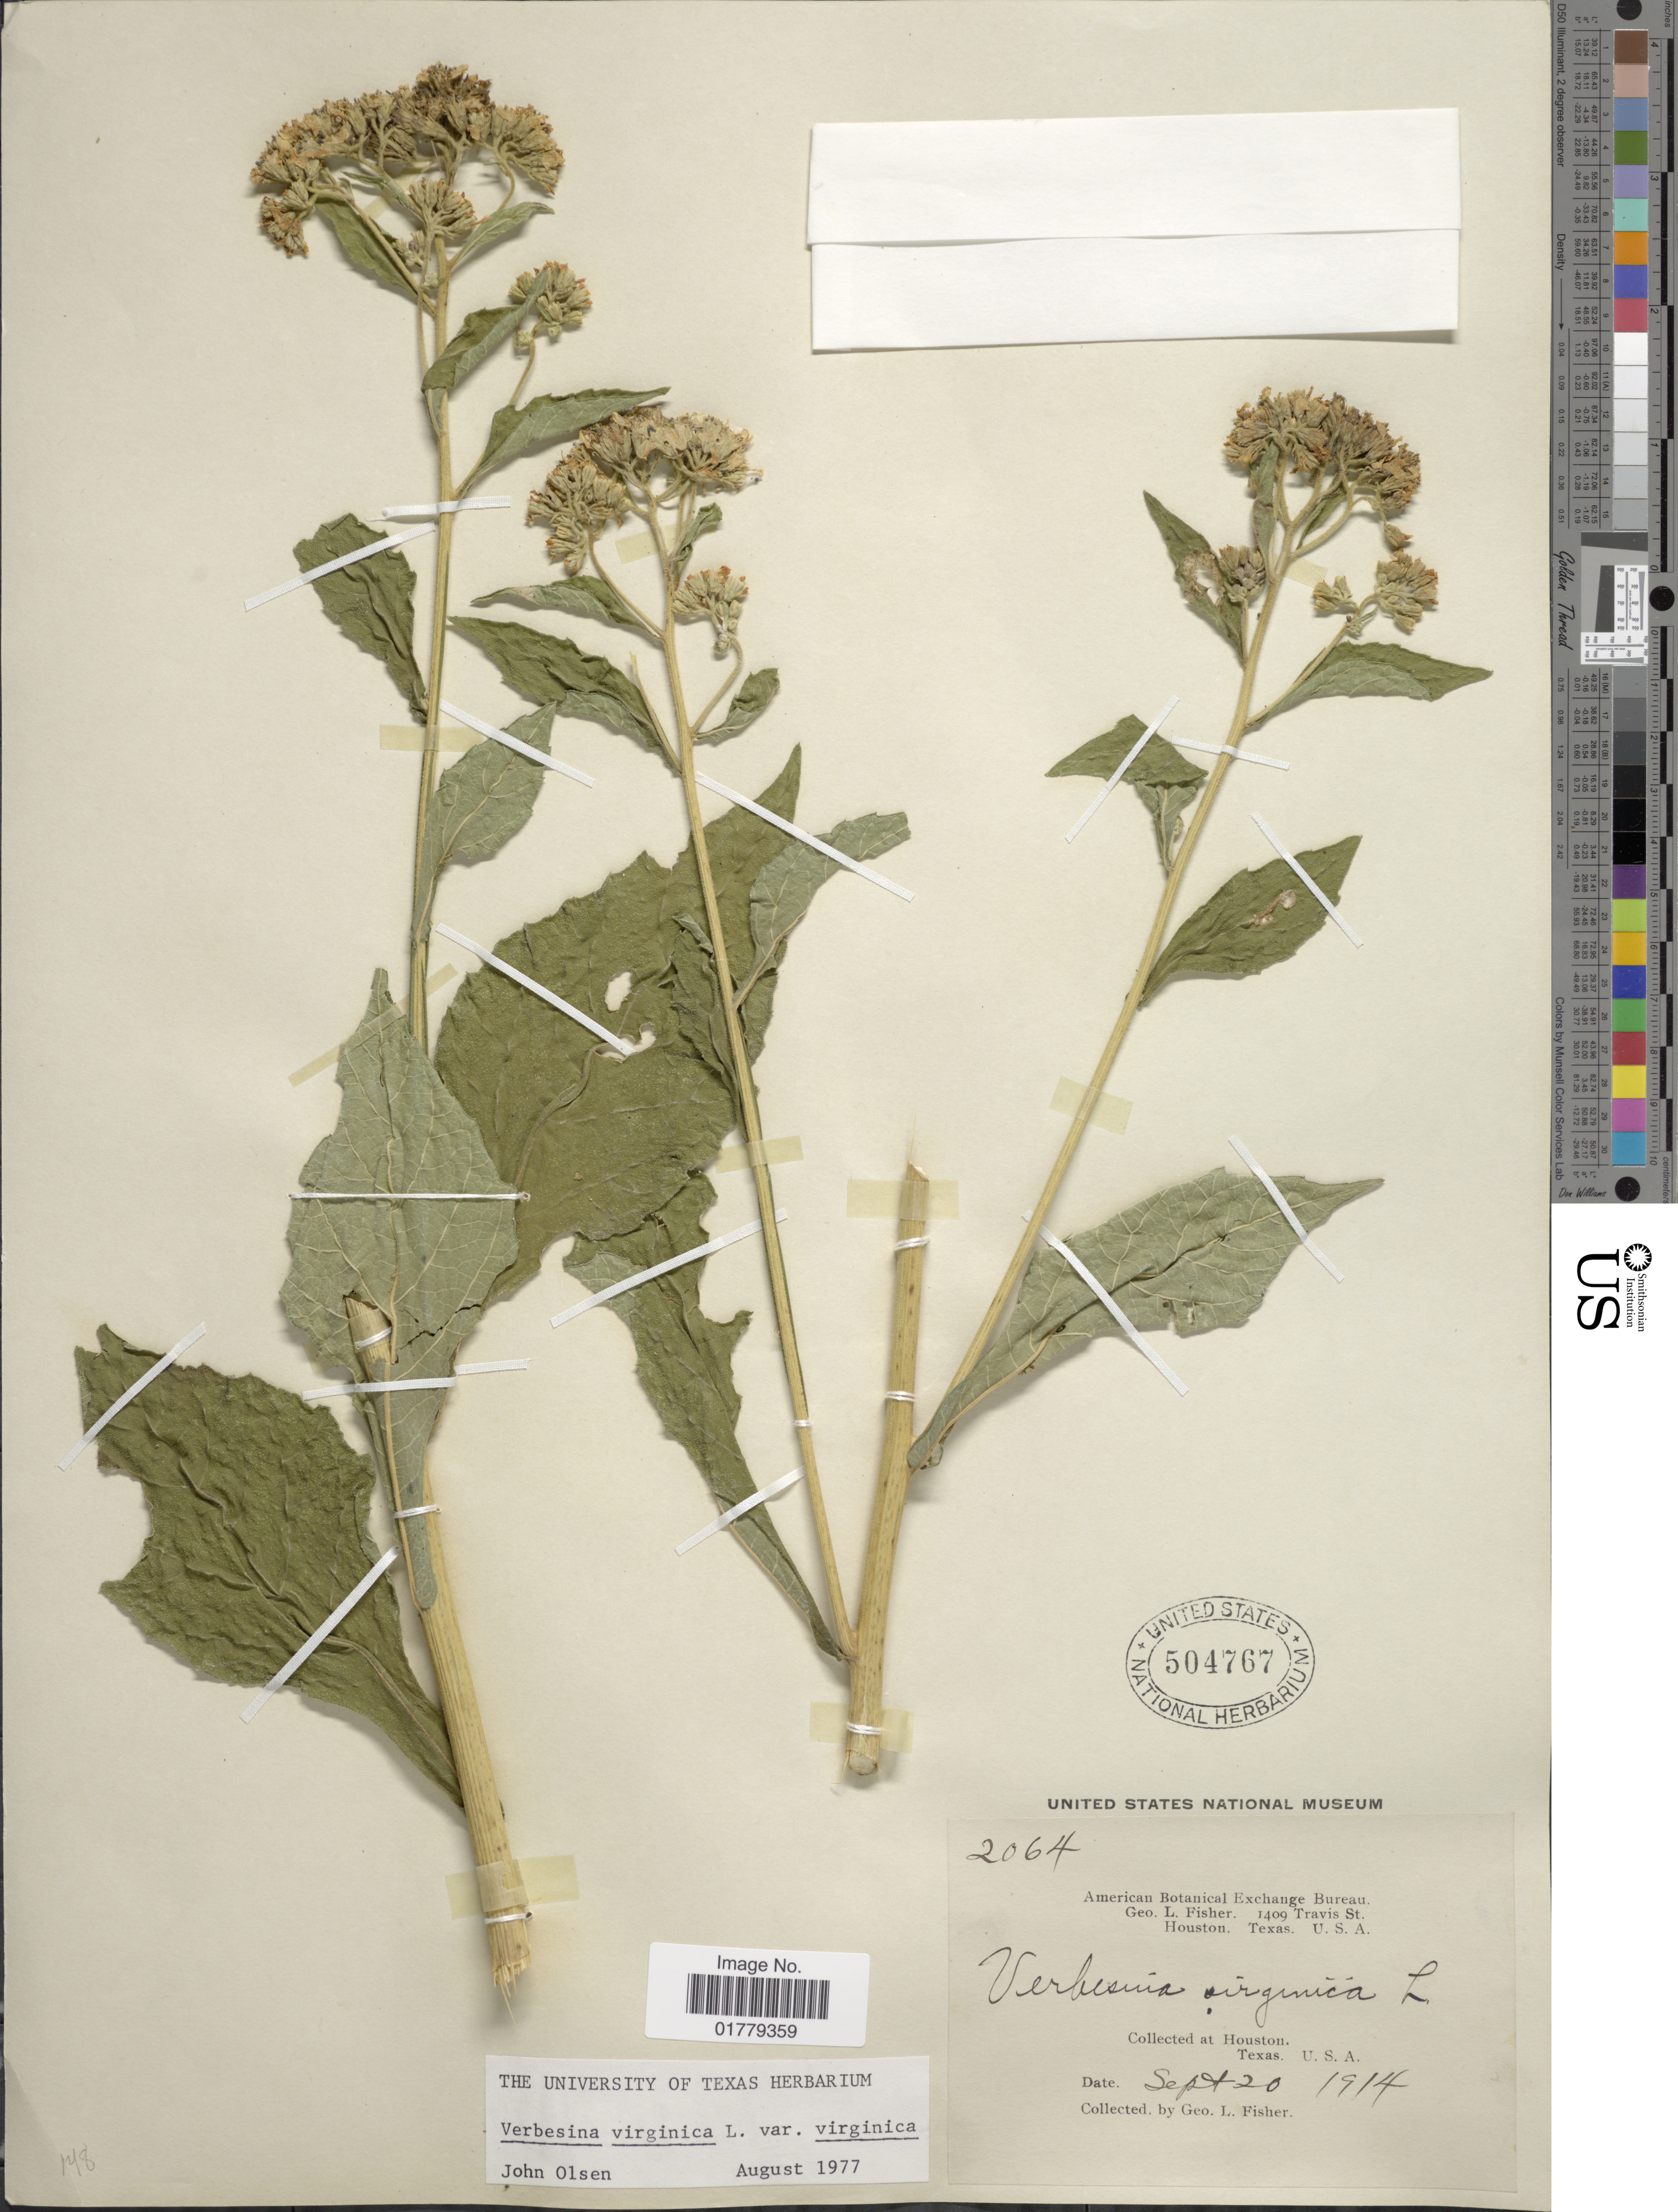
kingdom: Plantae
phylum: Tracheophyta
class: Magnoliopsida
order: Asterales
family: Asteraceae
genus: Verbesina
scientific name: Verbesina virginica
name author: L.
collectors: G. L. Fisher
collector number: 2064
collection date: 1914-09-20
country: United States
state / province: Texas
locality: Houston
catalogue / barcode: US 504767